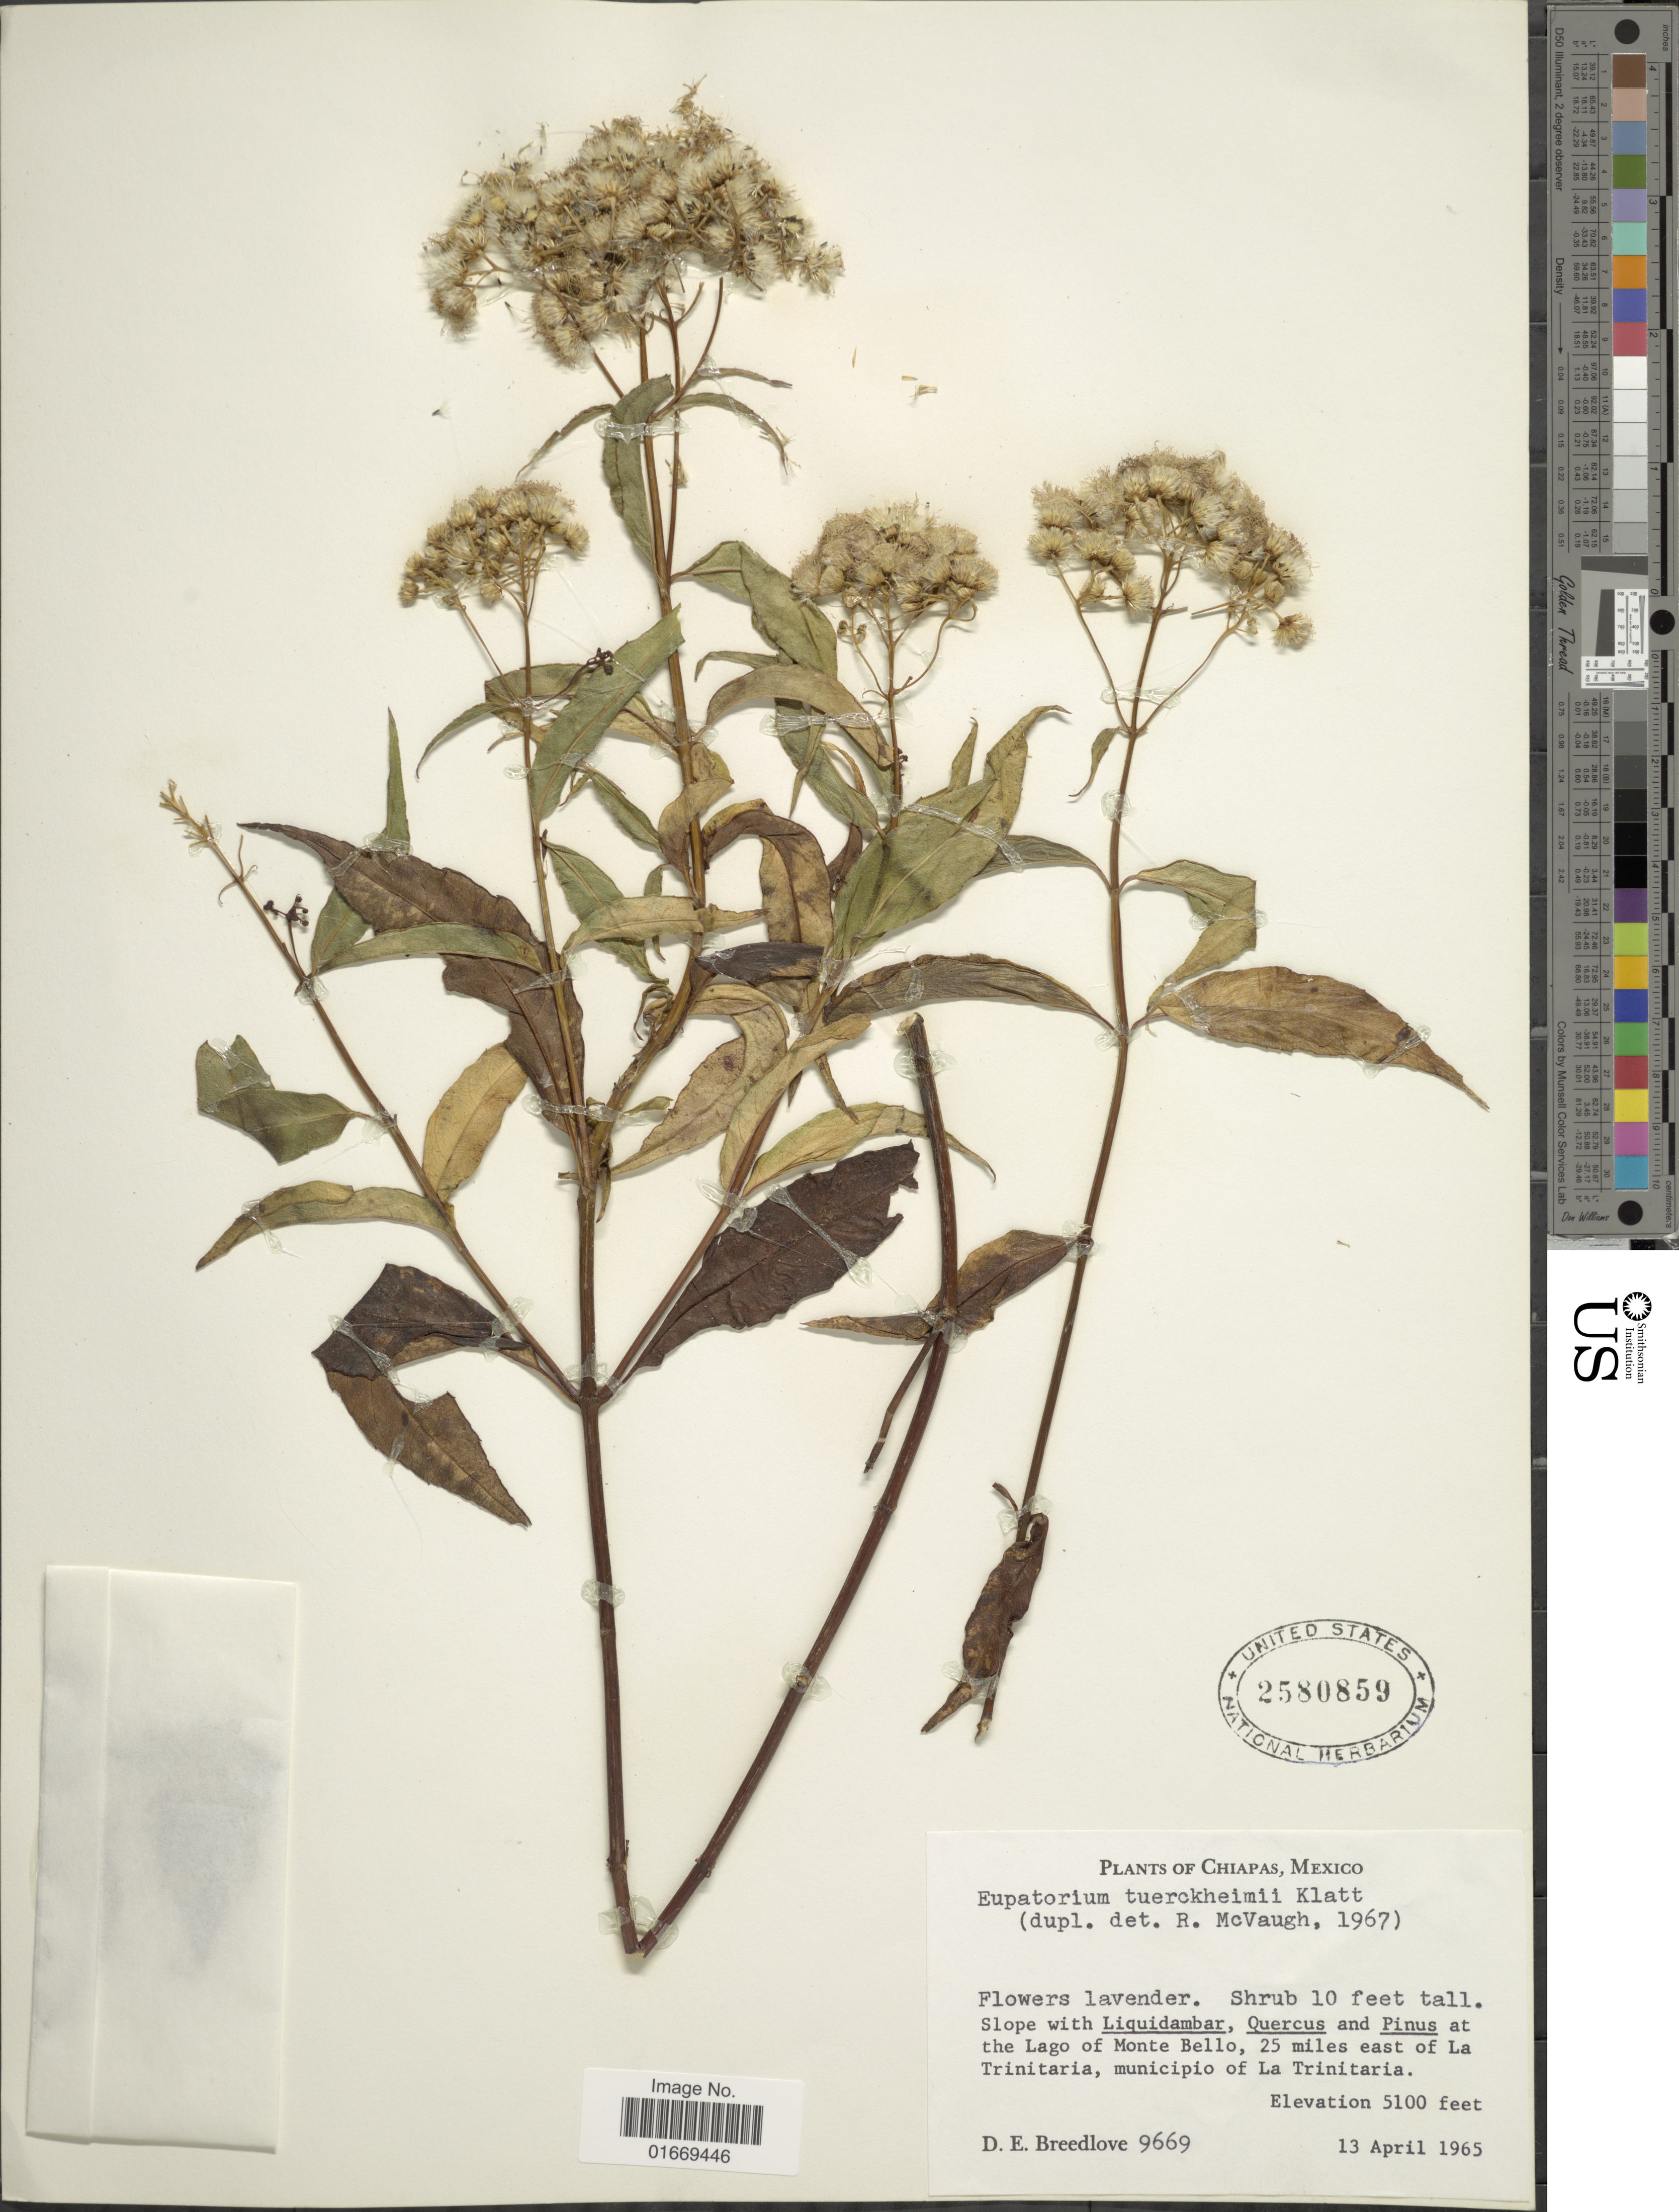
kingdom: Plantae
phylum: Tracheophyta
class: Magnoliopsida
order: Asterales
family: Asteraceae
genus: Bartlettina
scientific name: Bartlettina tuerckheimii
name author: (Klatt) R.M. King & H. Rob.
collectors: D. E. Breedlove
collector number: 9669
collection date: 1965-04-13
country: Mexico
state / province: Chiapas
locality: Slope at the Lago of Monte Bello, 25 miles east of La Trinitaria, municipio of La Trinitaria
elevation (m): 1554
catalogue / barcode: US 2580859